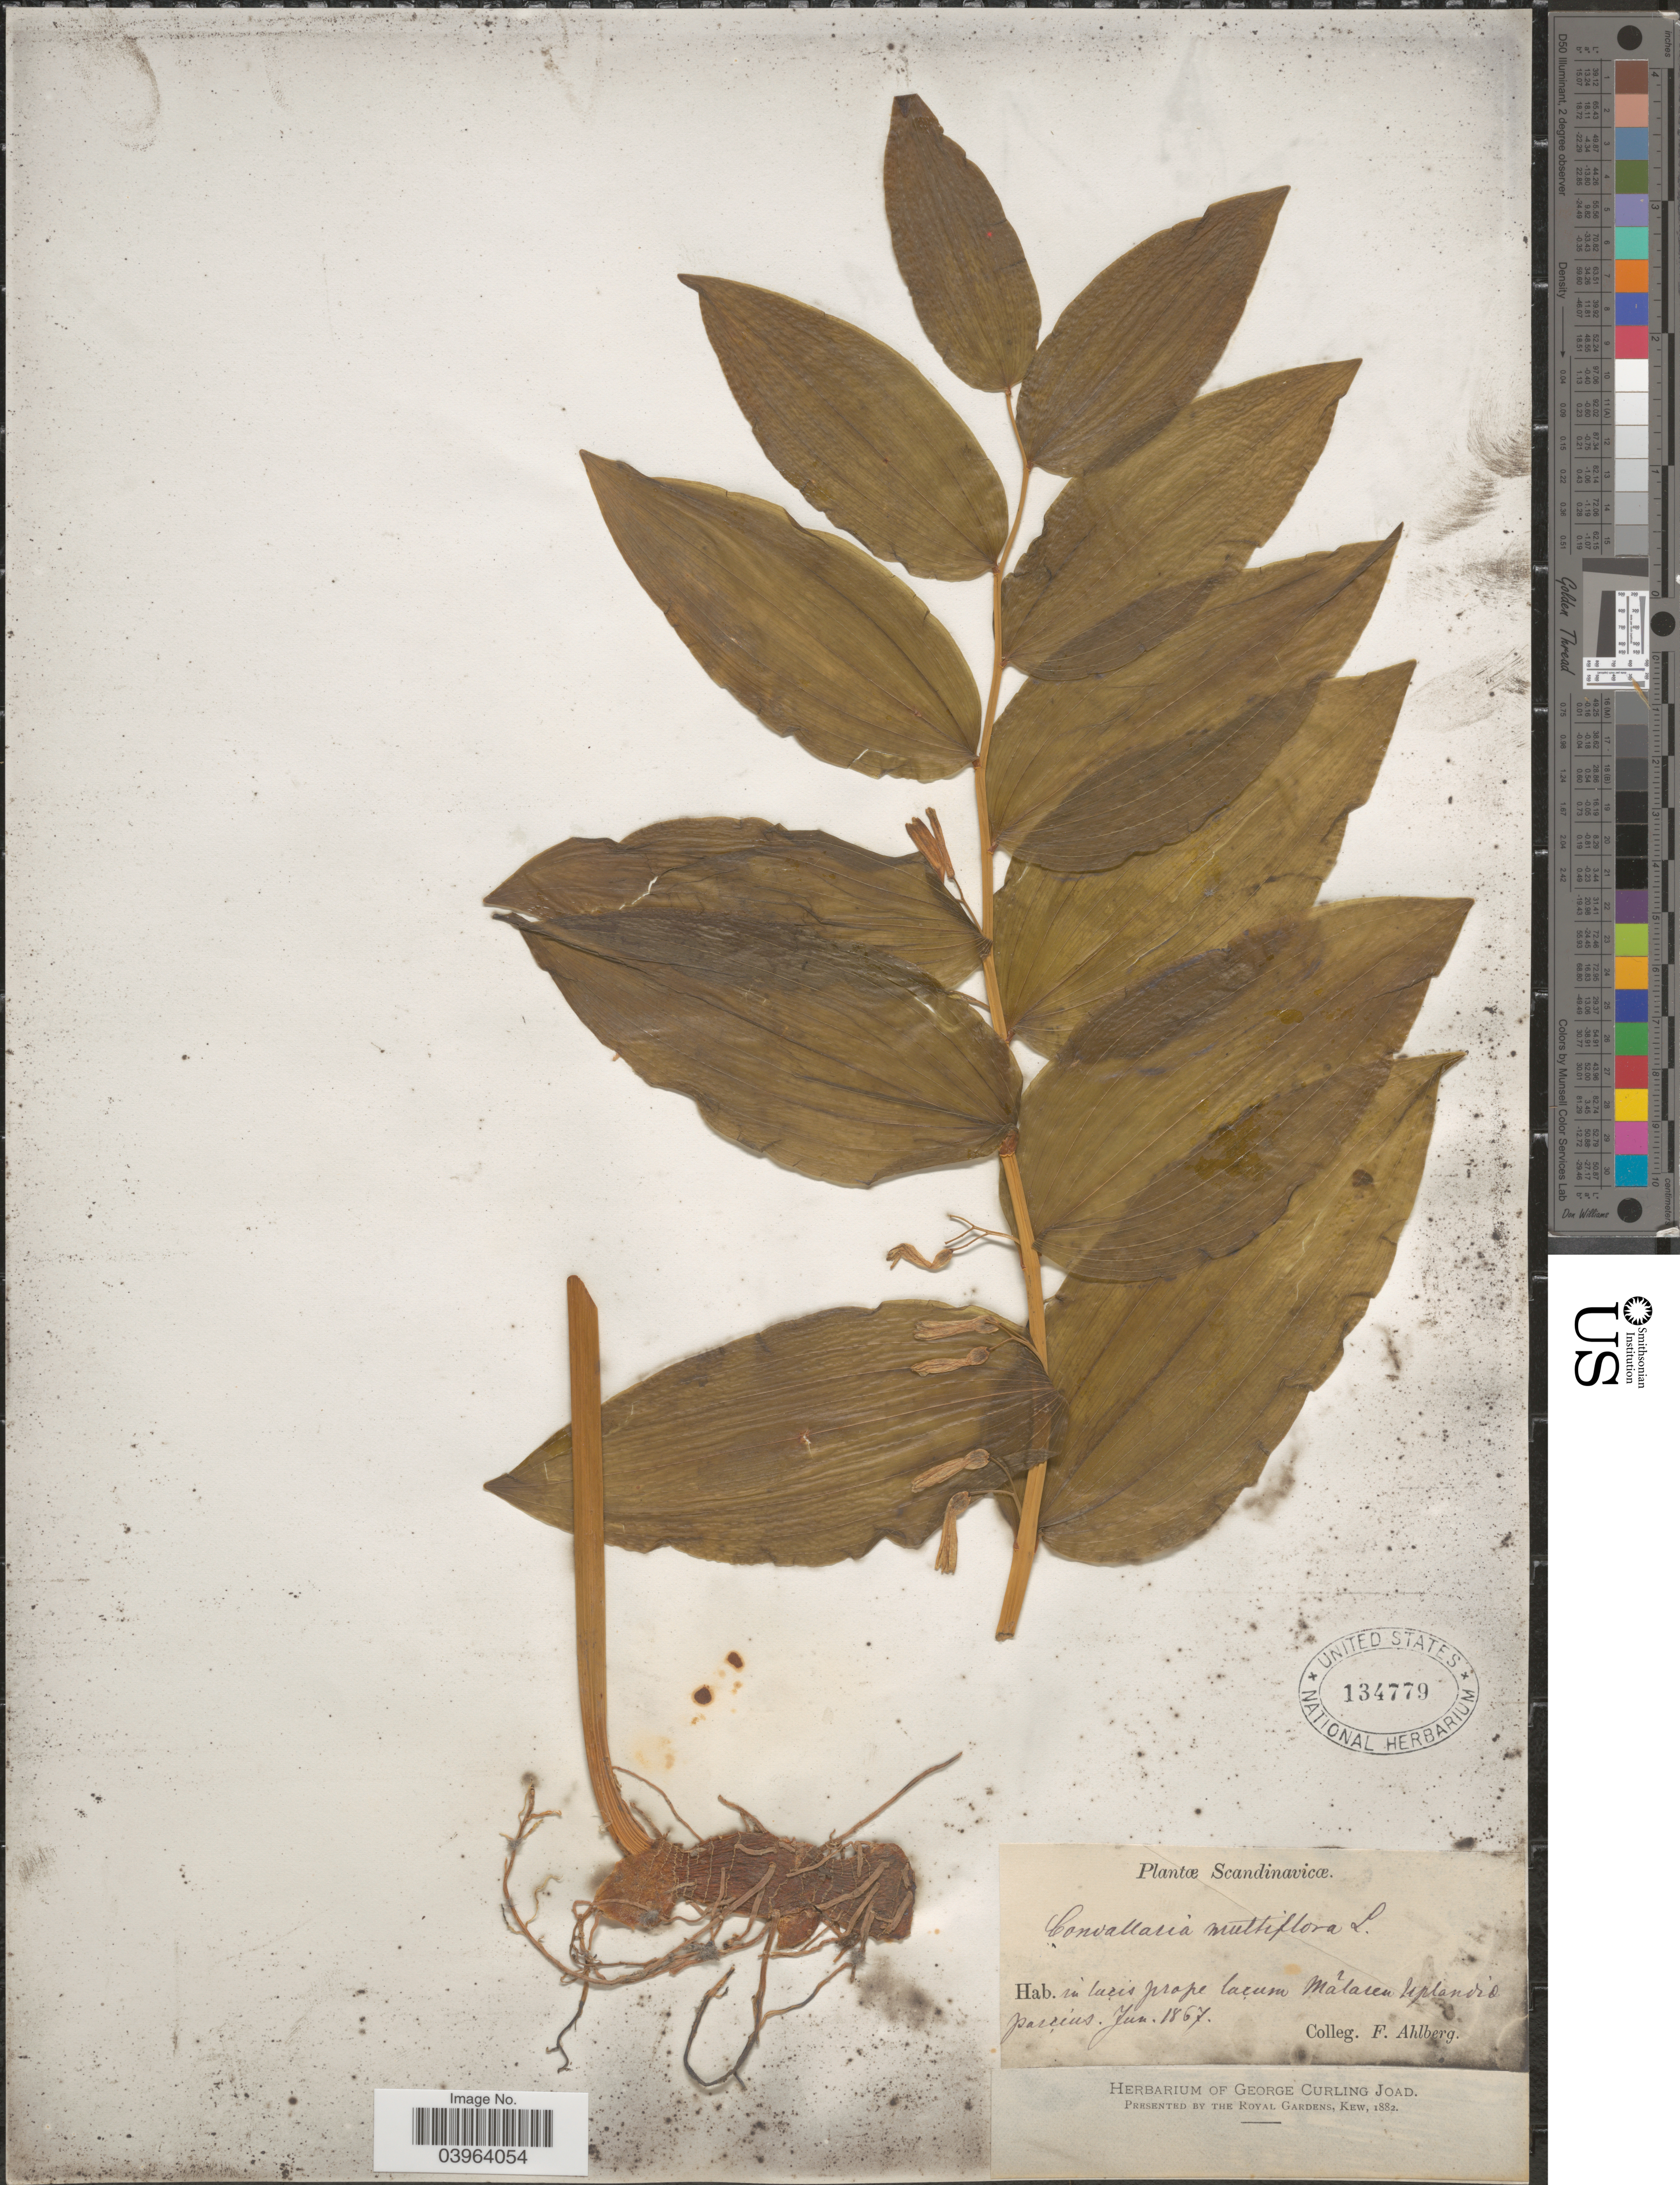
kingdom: Plantae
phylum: Tracheophyta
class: Liliopsida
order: Asparagales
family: Asparagaceae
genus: Polygonatum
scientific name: Polygonatum multiflorum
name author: (L.) All.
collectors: F. Ahlberg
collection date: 1867-06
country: Sweden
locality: Scandinavicæ. in locis prope lacum Mälaren Uplandia.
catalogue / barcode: US 134779